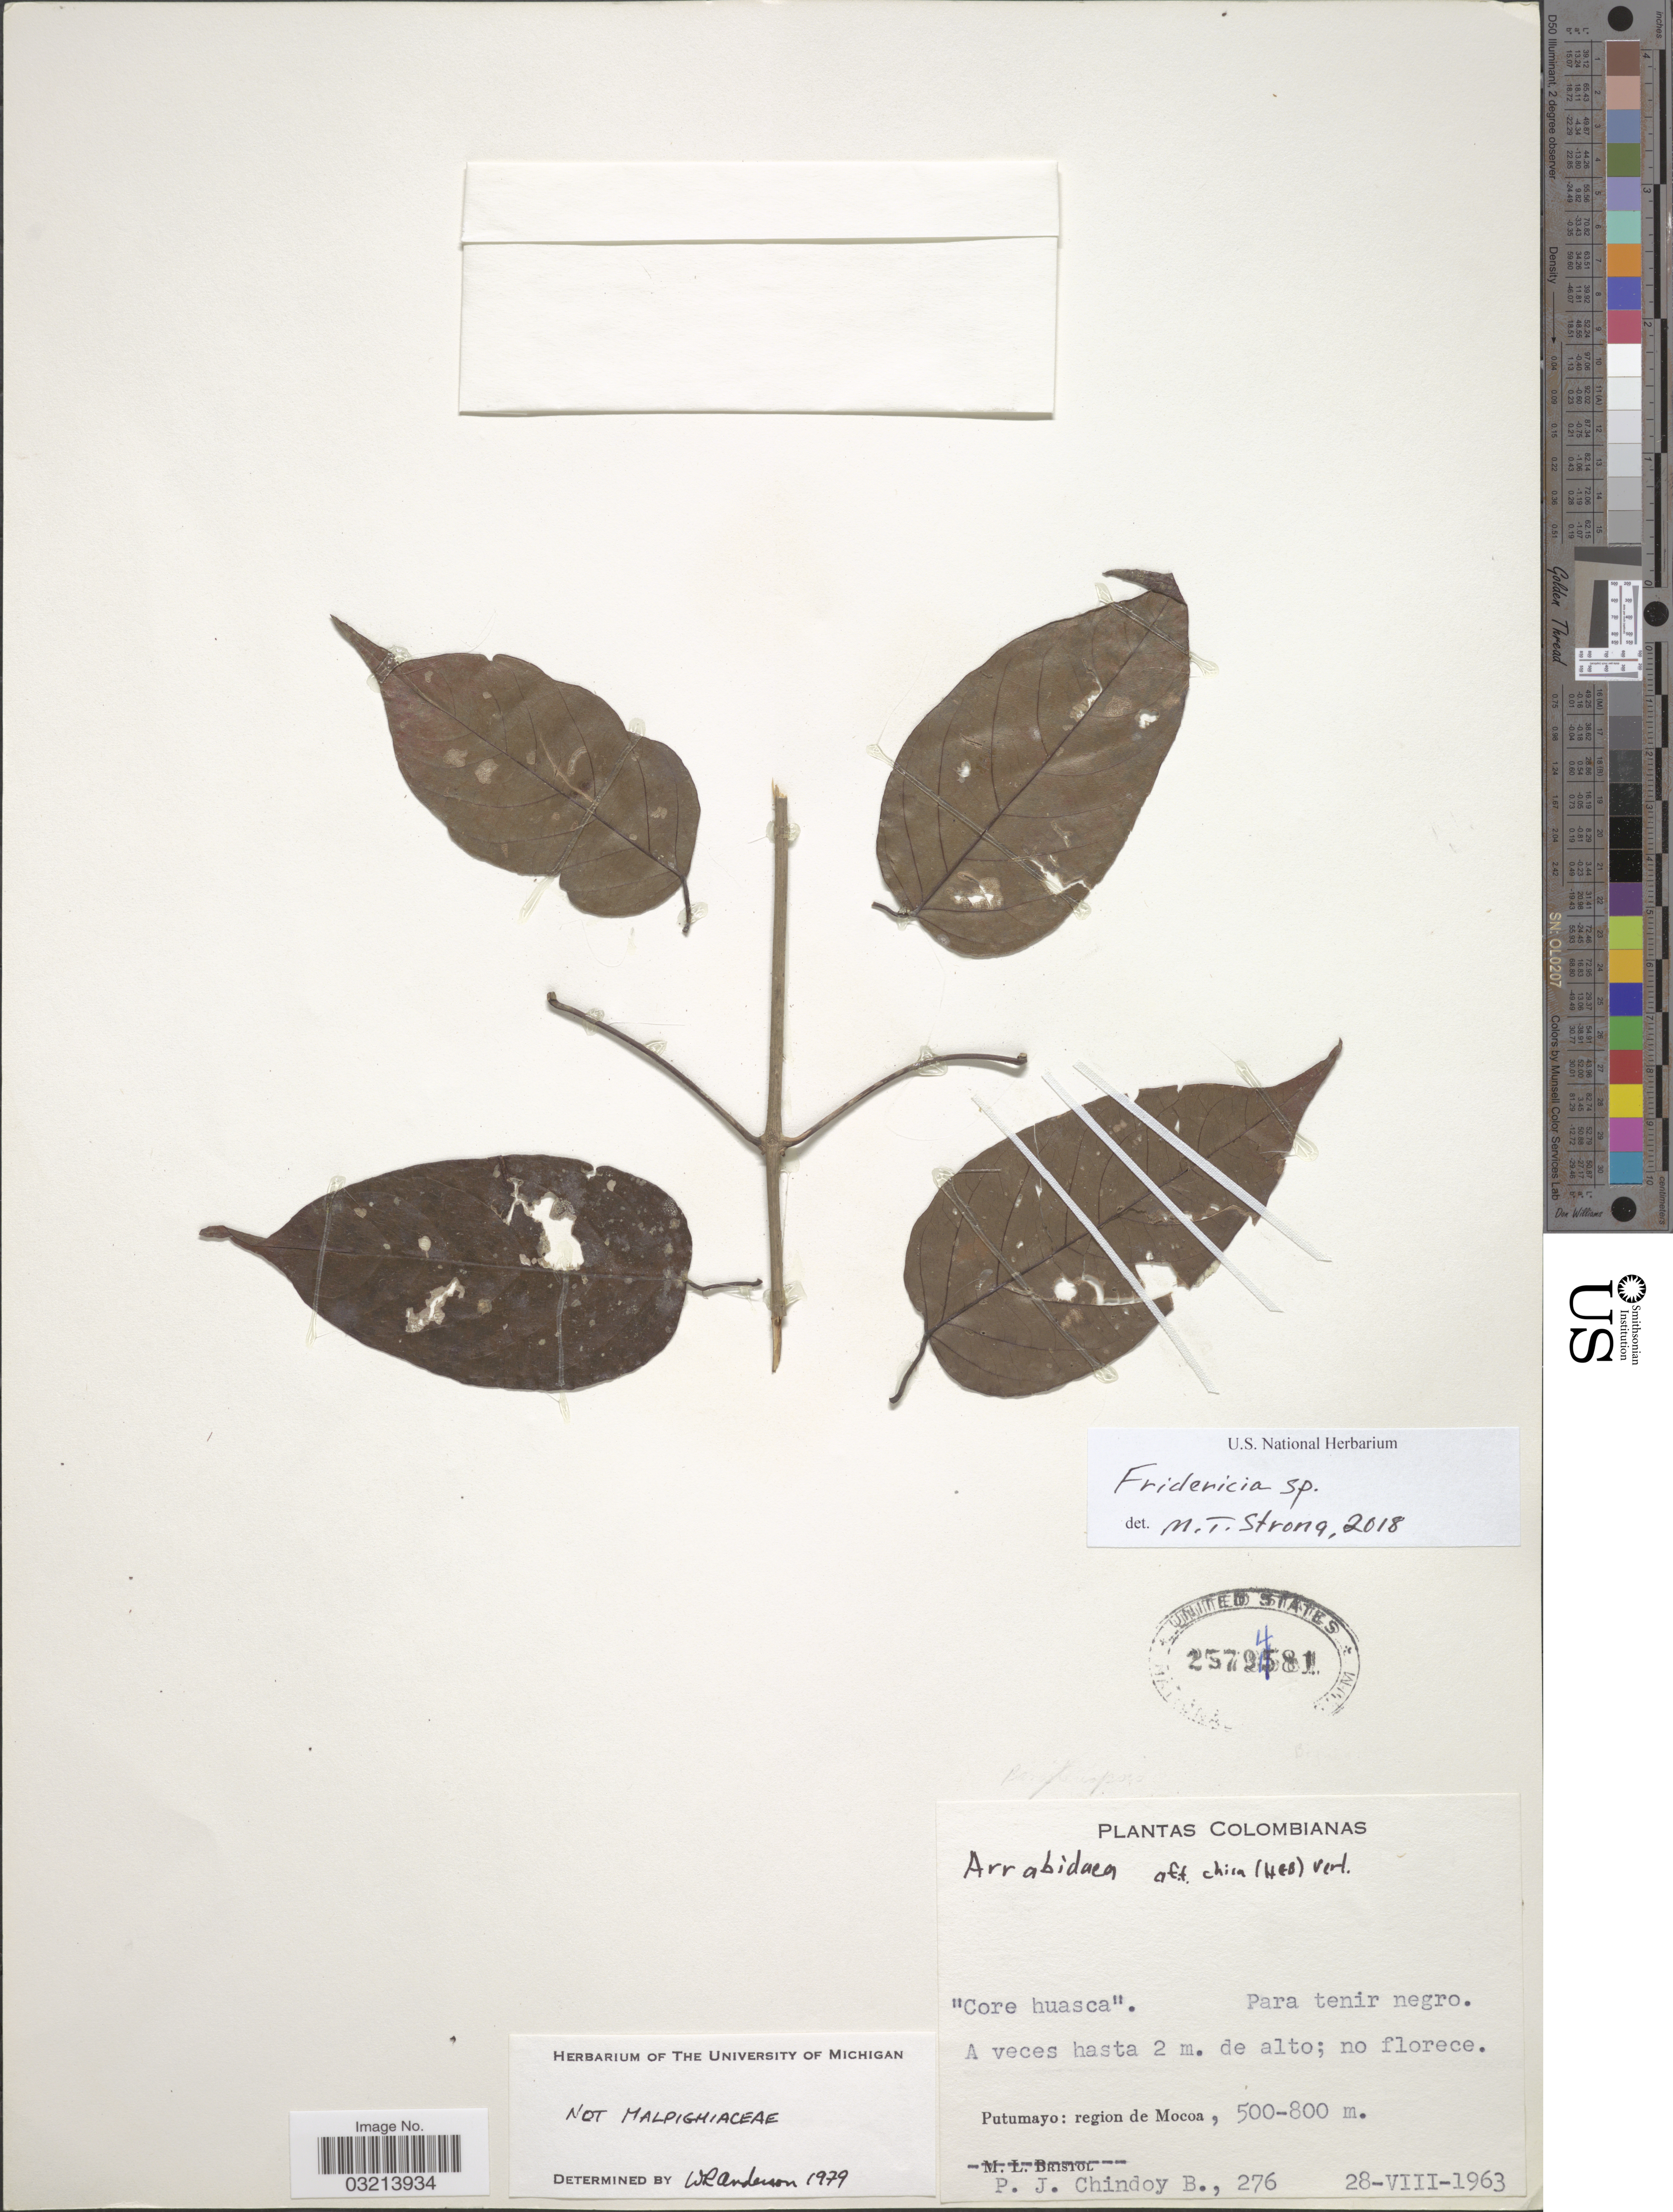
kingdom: Plantae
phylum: Tracheophyta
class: Magnoliopsida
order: Lamiales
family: Bignoniaceae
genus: Fridericia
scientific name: Fridericia sp.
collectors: P. Chindoy B.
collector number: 276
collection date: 1963-08-28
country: Colombia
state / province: Putumayo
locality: Region de Mocoa.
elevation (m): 500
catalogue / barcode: US 2579481